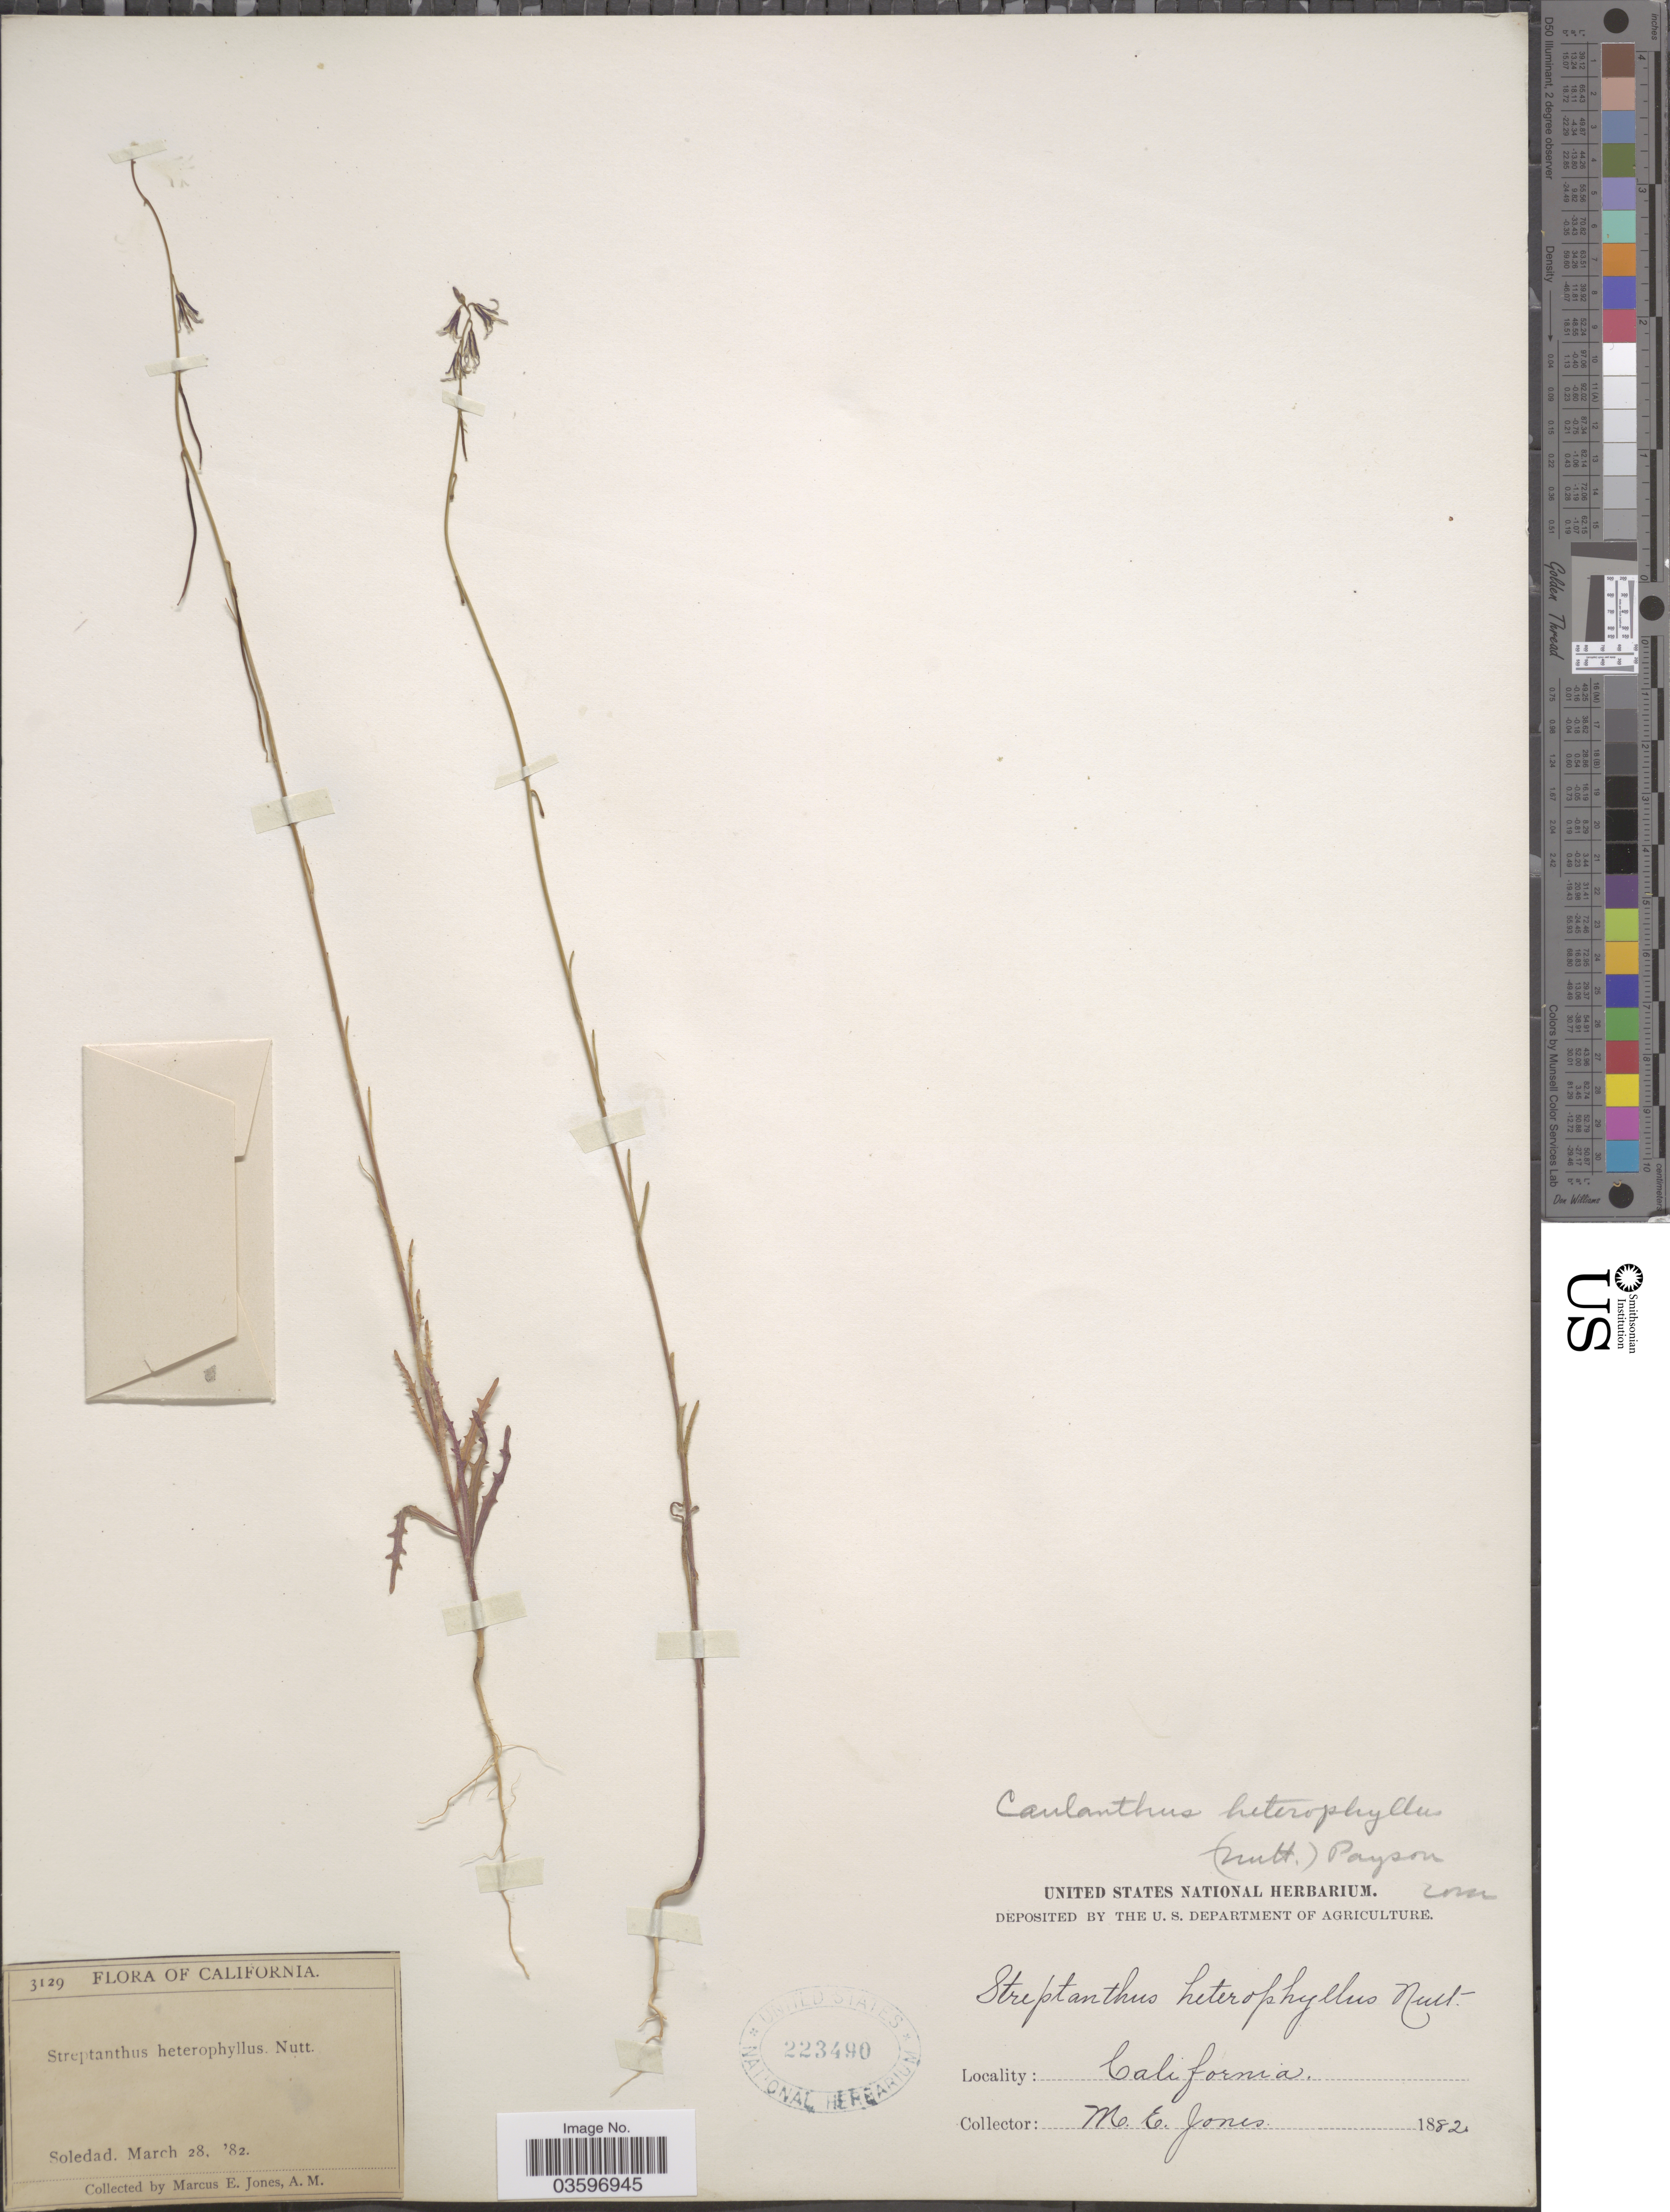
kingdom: Plantae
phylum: Tracheophyta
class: Magnoliopsida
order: Brassicales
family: Brassicaceae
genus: Caulanthus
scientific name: Caulanthus heterophyllus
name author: (Nutt.) Payson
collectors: M. E. Jones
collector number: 3129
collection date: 1882-03-28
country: United States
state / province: California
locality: Soledad.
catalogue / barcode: US 223490